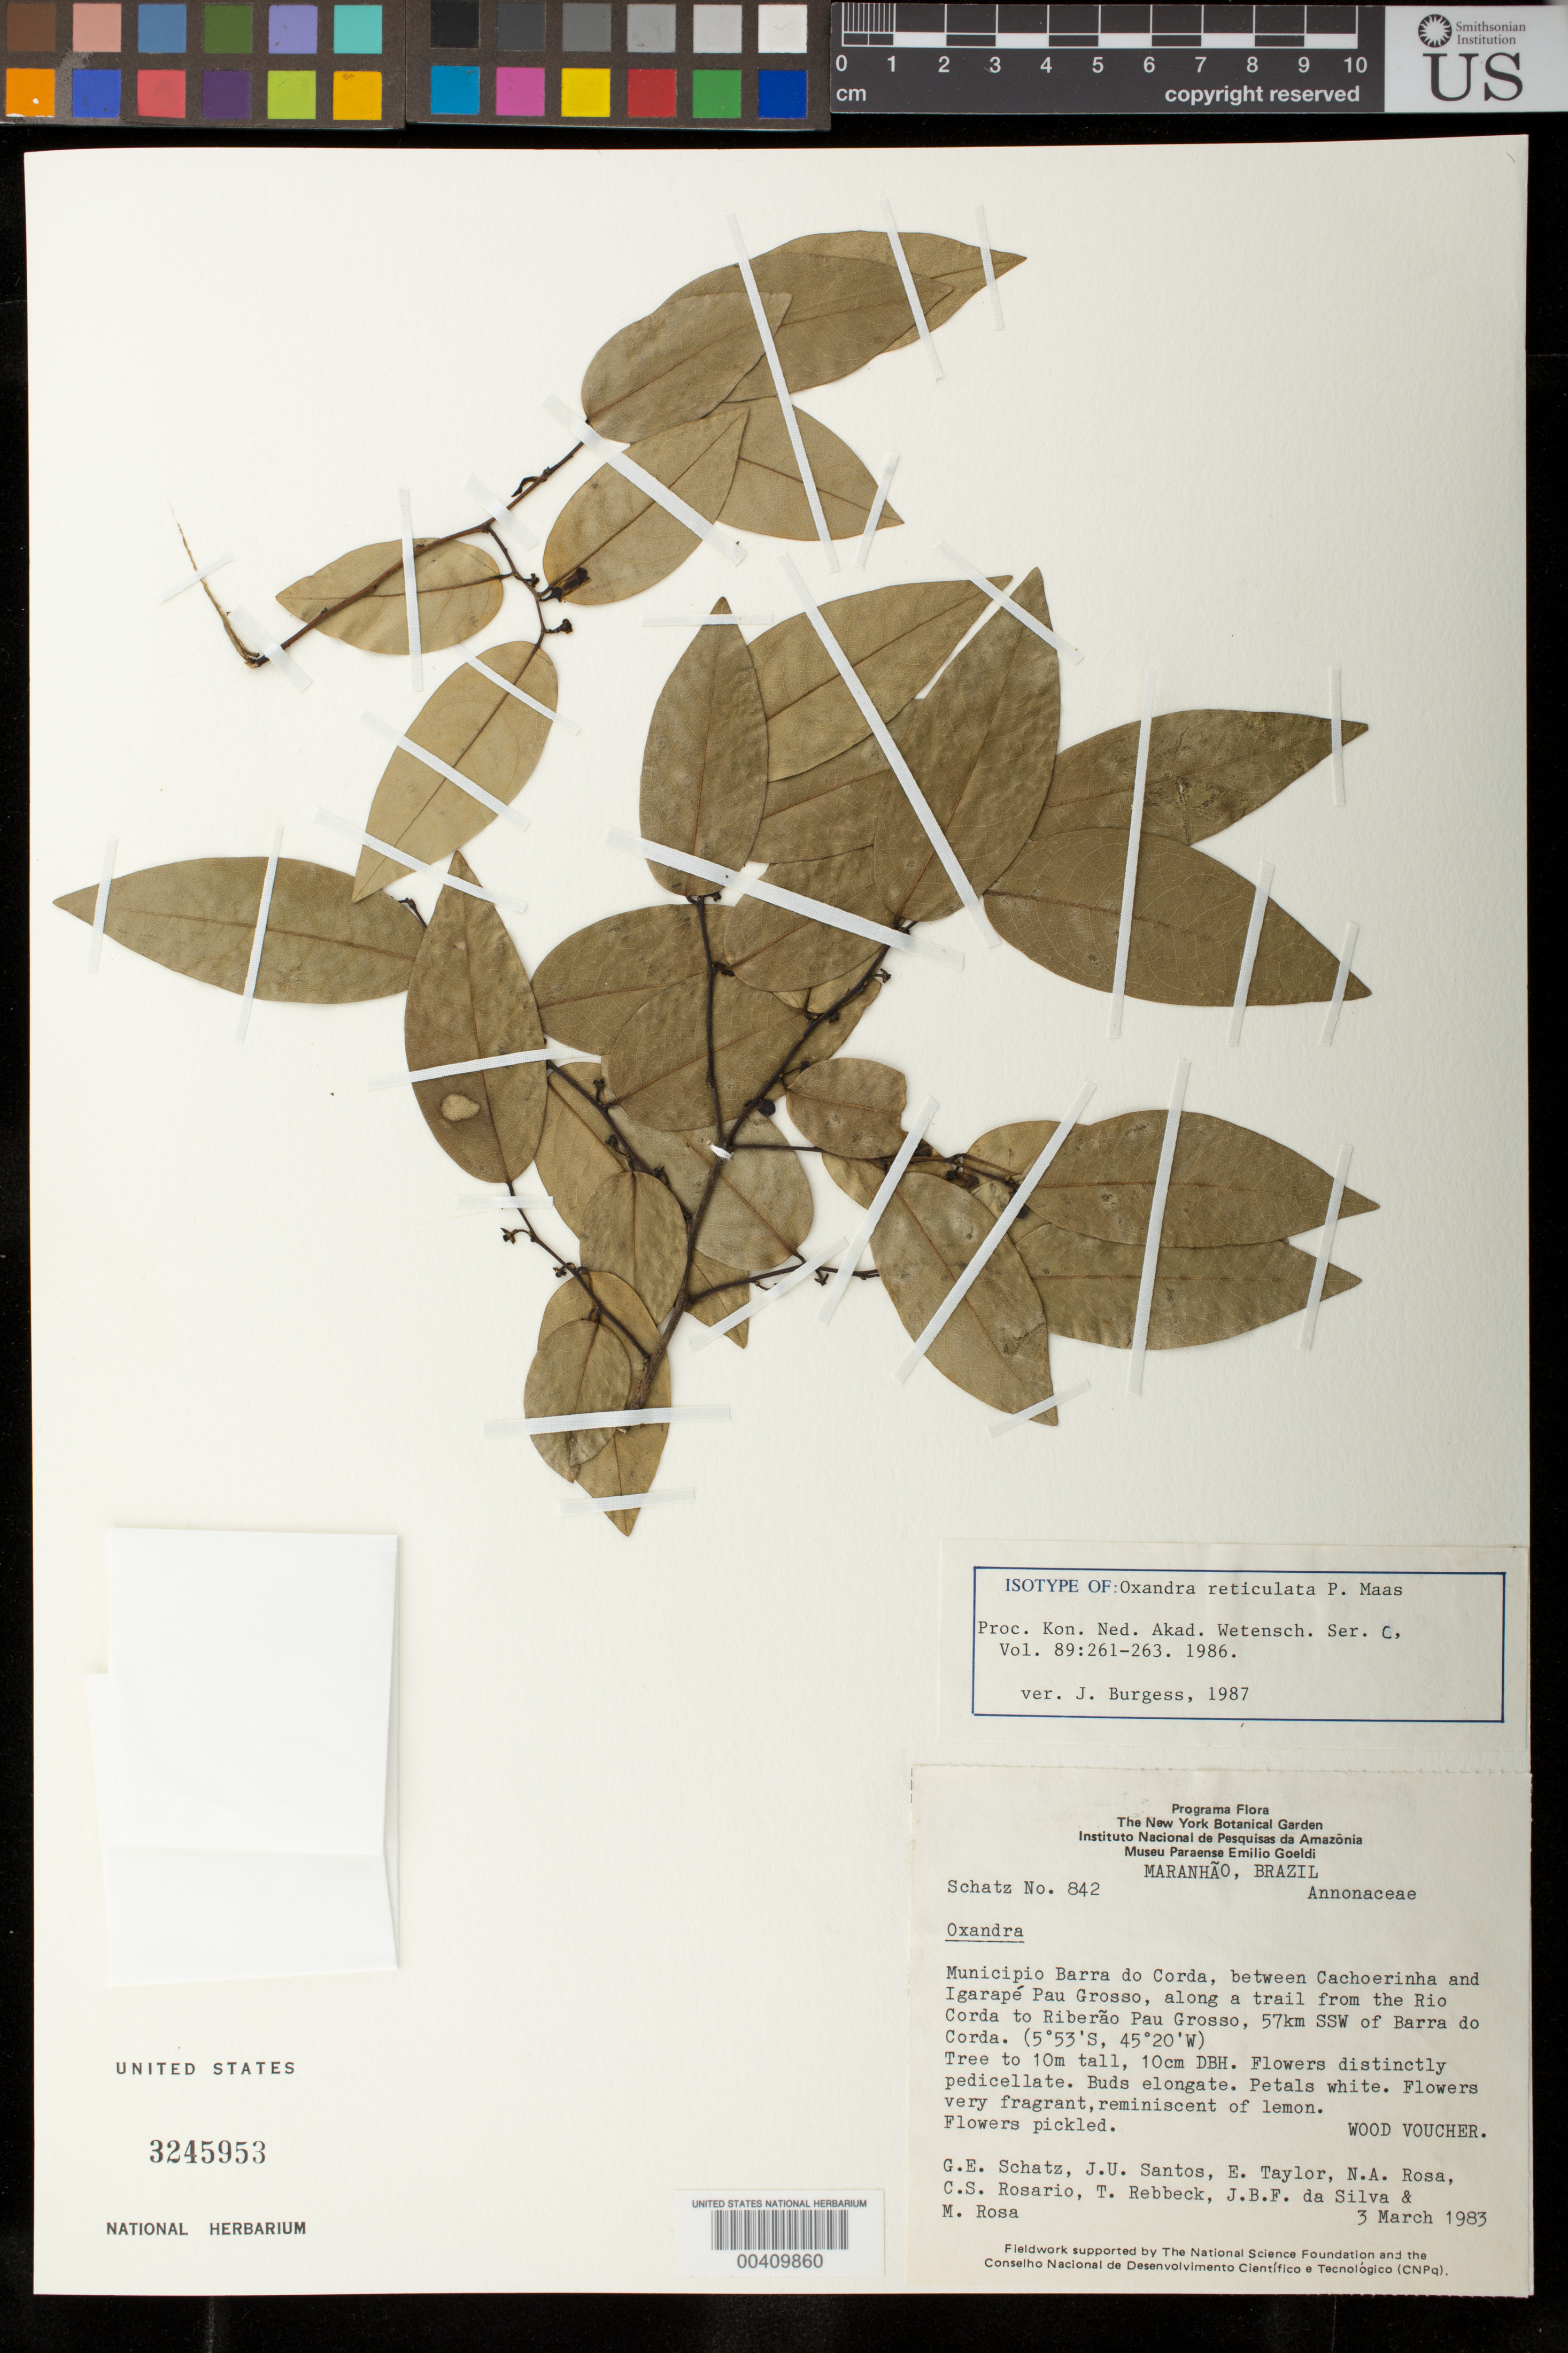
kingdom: Plantae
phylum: Tracheophyta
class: Magnoliopsida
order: Magnoliales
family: Annonaceae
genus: Oxandra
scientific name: Oxandra reticulata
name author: Maas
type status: Isotype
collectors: G. Schatze, J. U. Santos, E. L. Taylor, N. A. Rosa, C. S. Rosário & T. Rebbeck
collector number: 842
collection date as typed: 03 Mar 1983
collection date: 1983-03-03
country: Brazil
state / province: Maranhão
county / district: Barra do Corda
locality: Between Canhoerinha & Igarape Pau Grosso, trail from Rio Corda to Riberao Pau Grosso, 57 km SSW of Barra Docorda.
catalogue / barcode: US 3245953